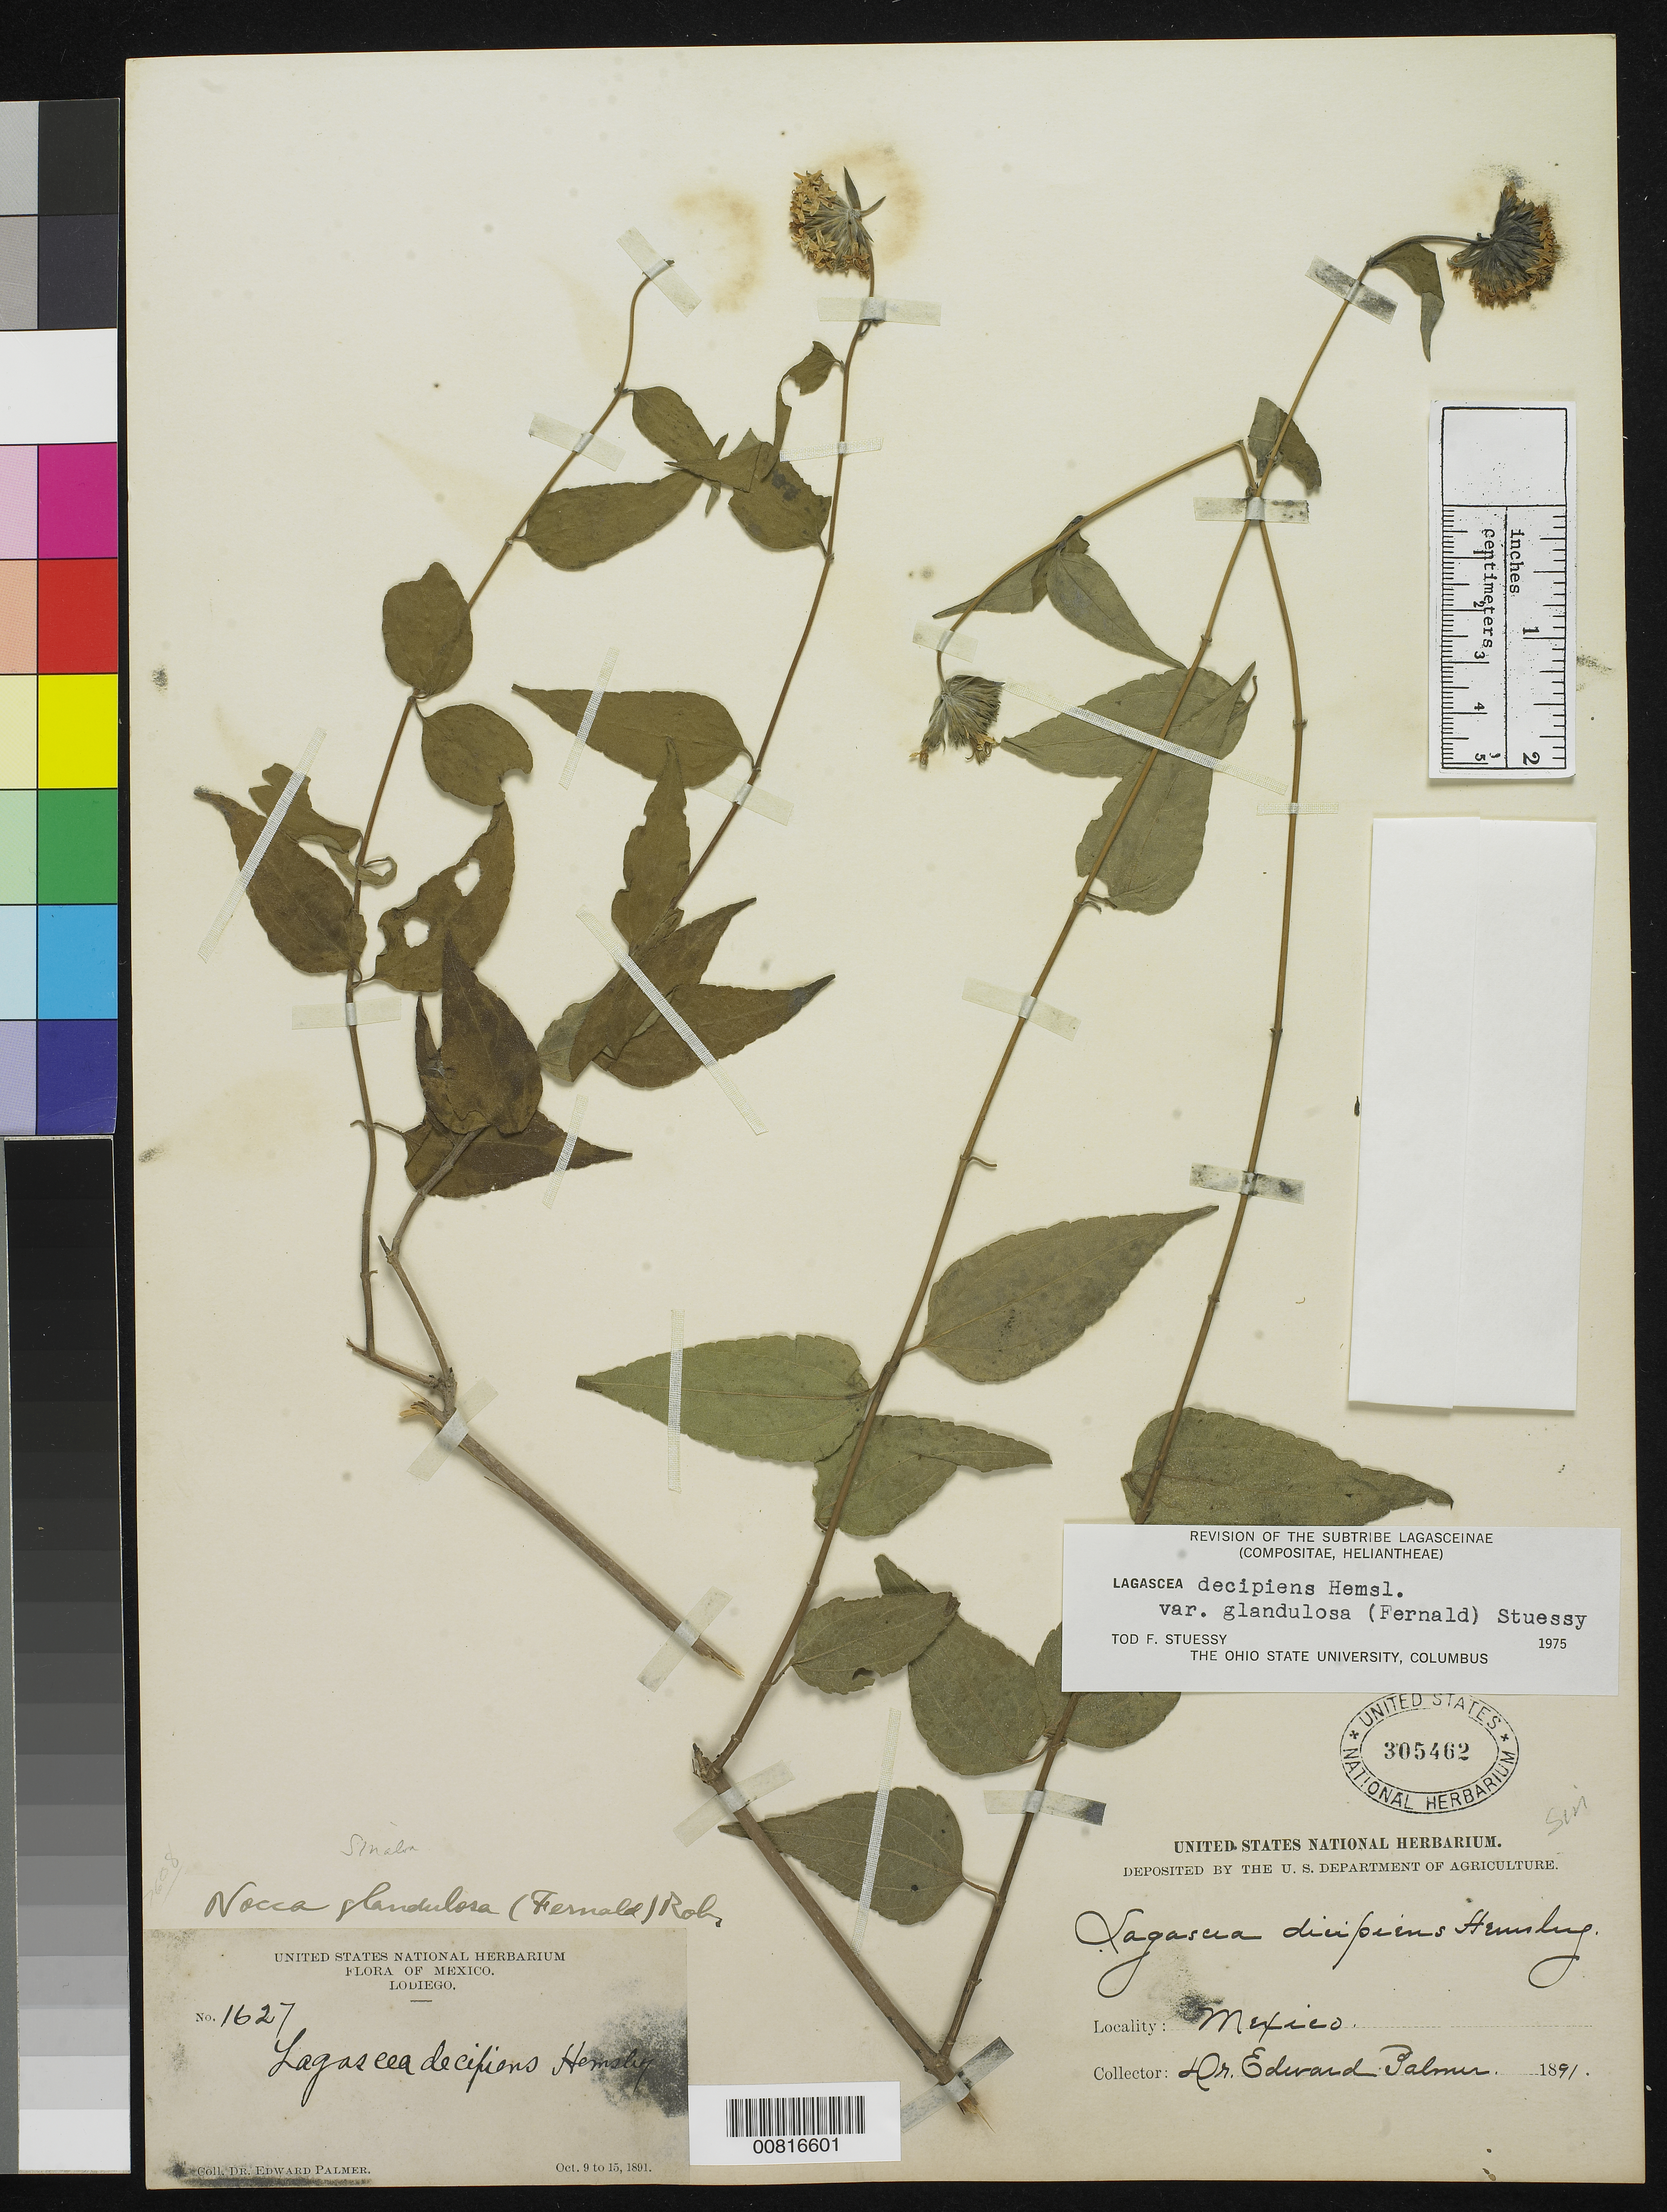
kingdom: Plantae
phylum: Tracheophyta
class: Magnoliopsida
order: Asterales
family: Asteraceae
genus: Lagascea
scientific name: Lagascea decipiens var. glandulosa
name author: (Fernald) Stuessy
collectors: E. Palmer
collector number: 1627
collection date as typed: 09 Oct 1891 to 15 Oct 1891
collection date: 1891-10-09/1891-10-15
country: Mexico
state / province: Sinaloa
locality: Lodiego, Sinaloa.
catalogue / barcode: US 305462